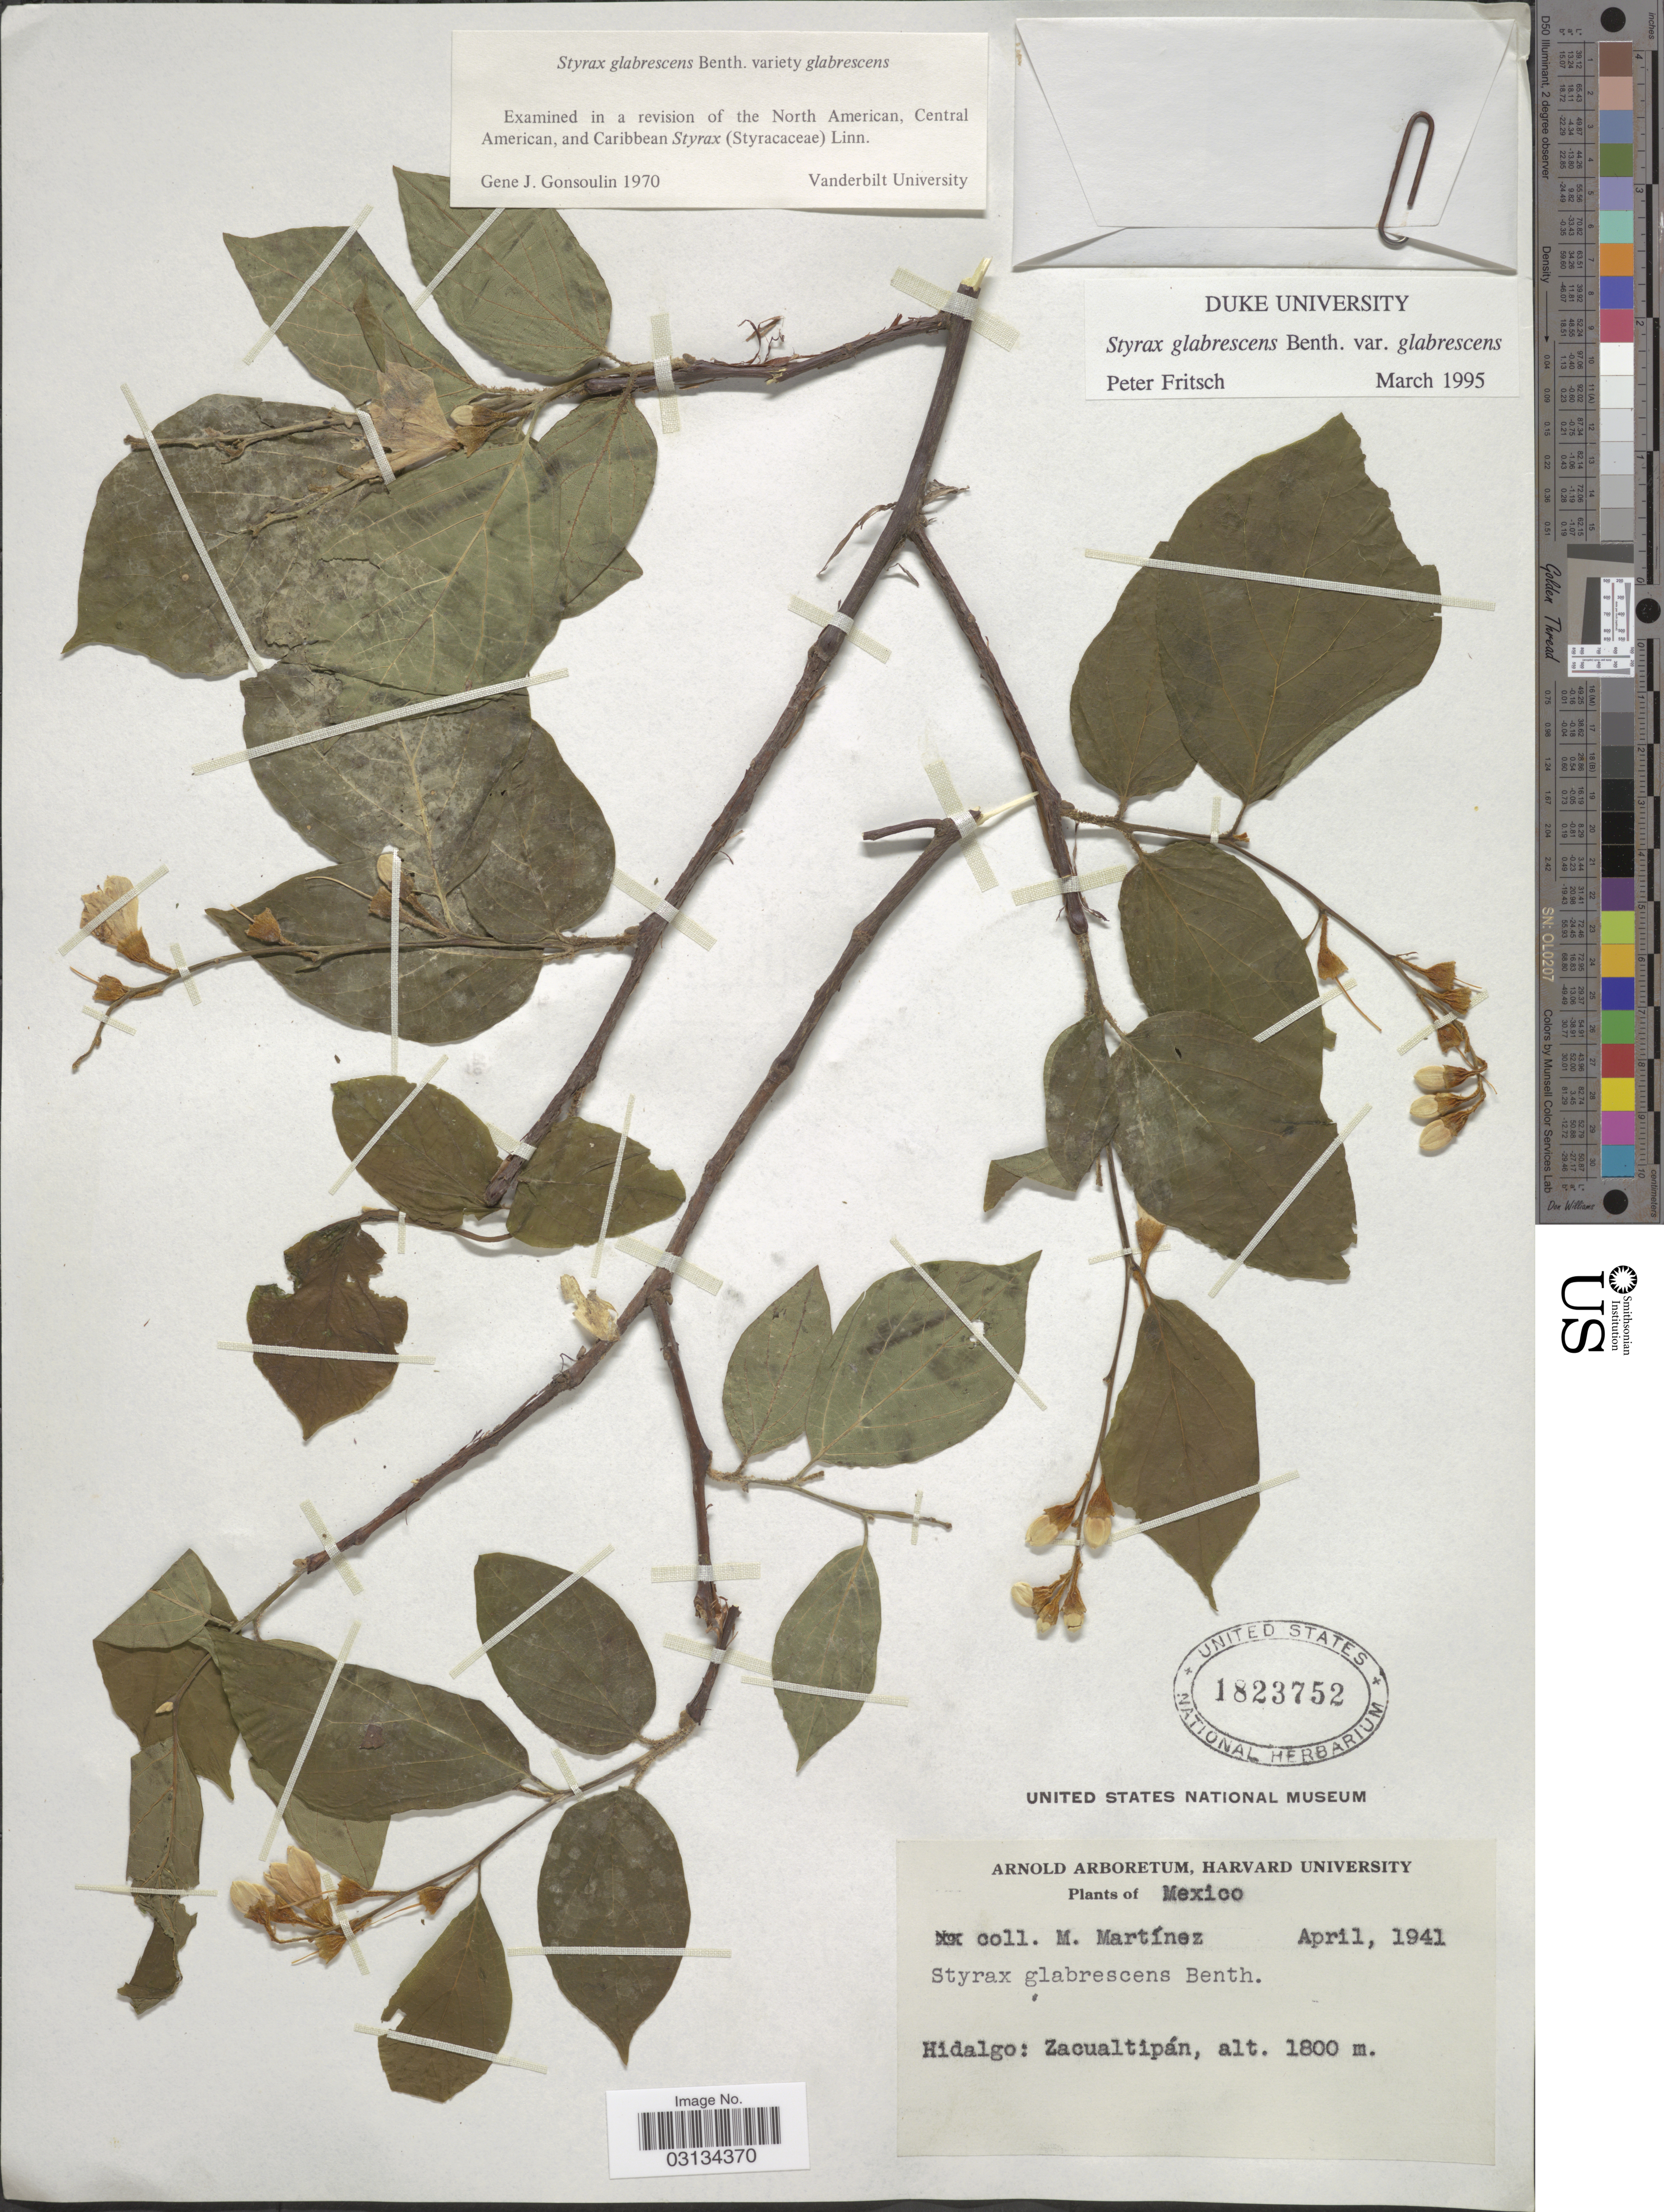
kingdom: Plantae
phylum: Tracheophyta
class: Magnoliopsida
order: Ericales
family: Styracaceae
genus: Styrax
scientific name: Styrax glabrescens Benth. var. glabrescens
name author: Benth.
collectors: M. Martínez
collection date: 1941-04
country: Mexico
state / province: Hidalgo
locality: Zacualtipán.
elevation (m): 1800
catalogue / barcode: US 1823752